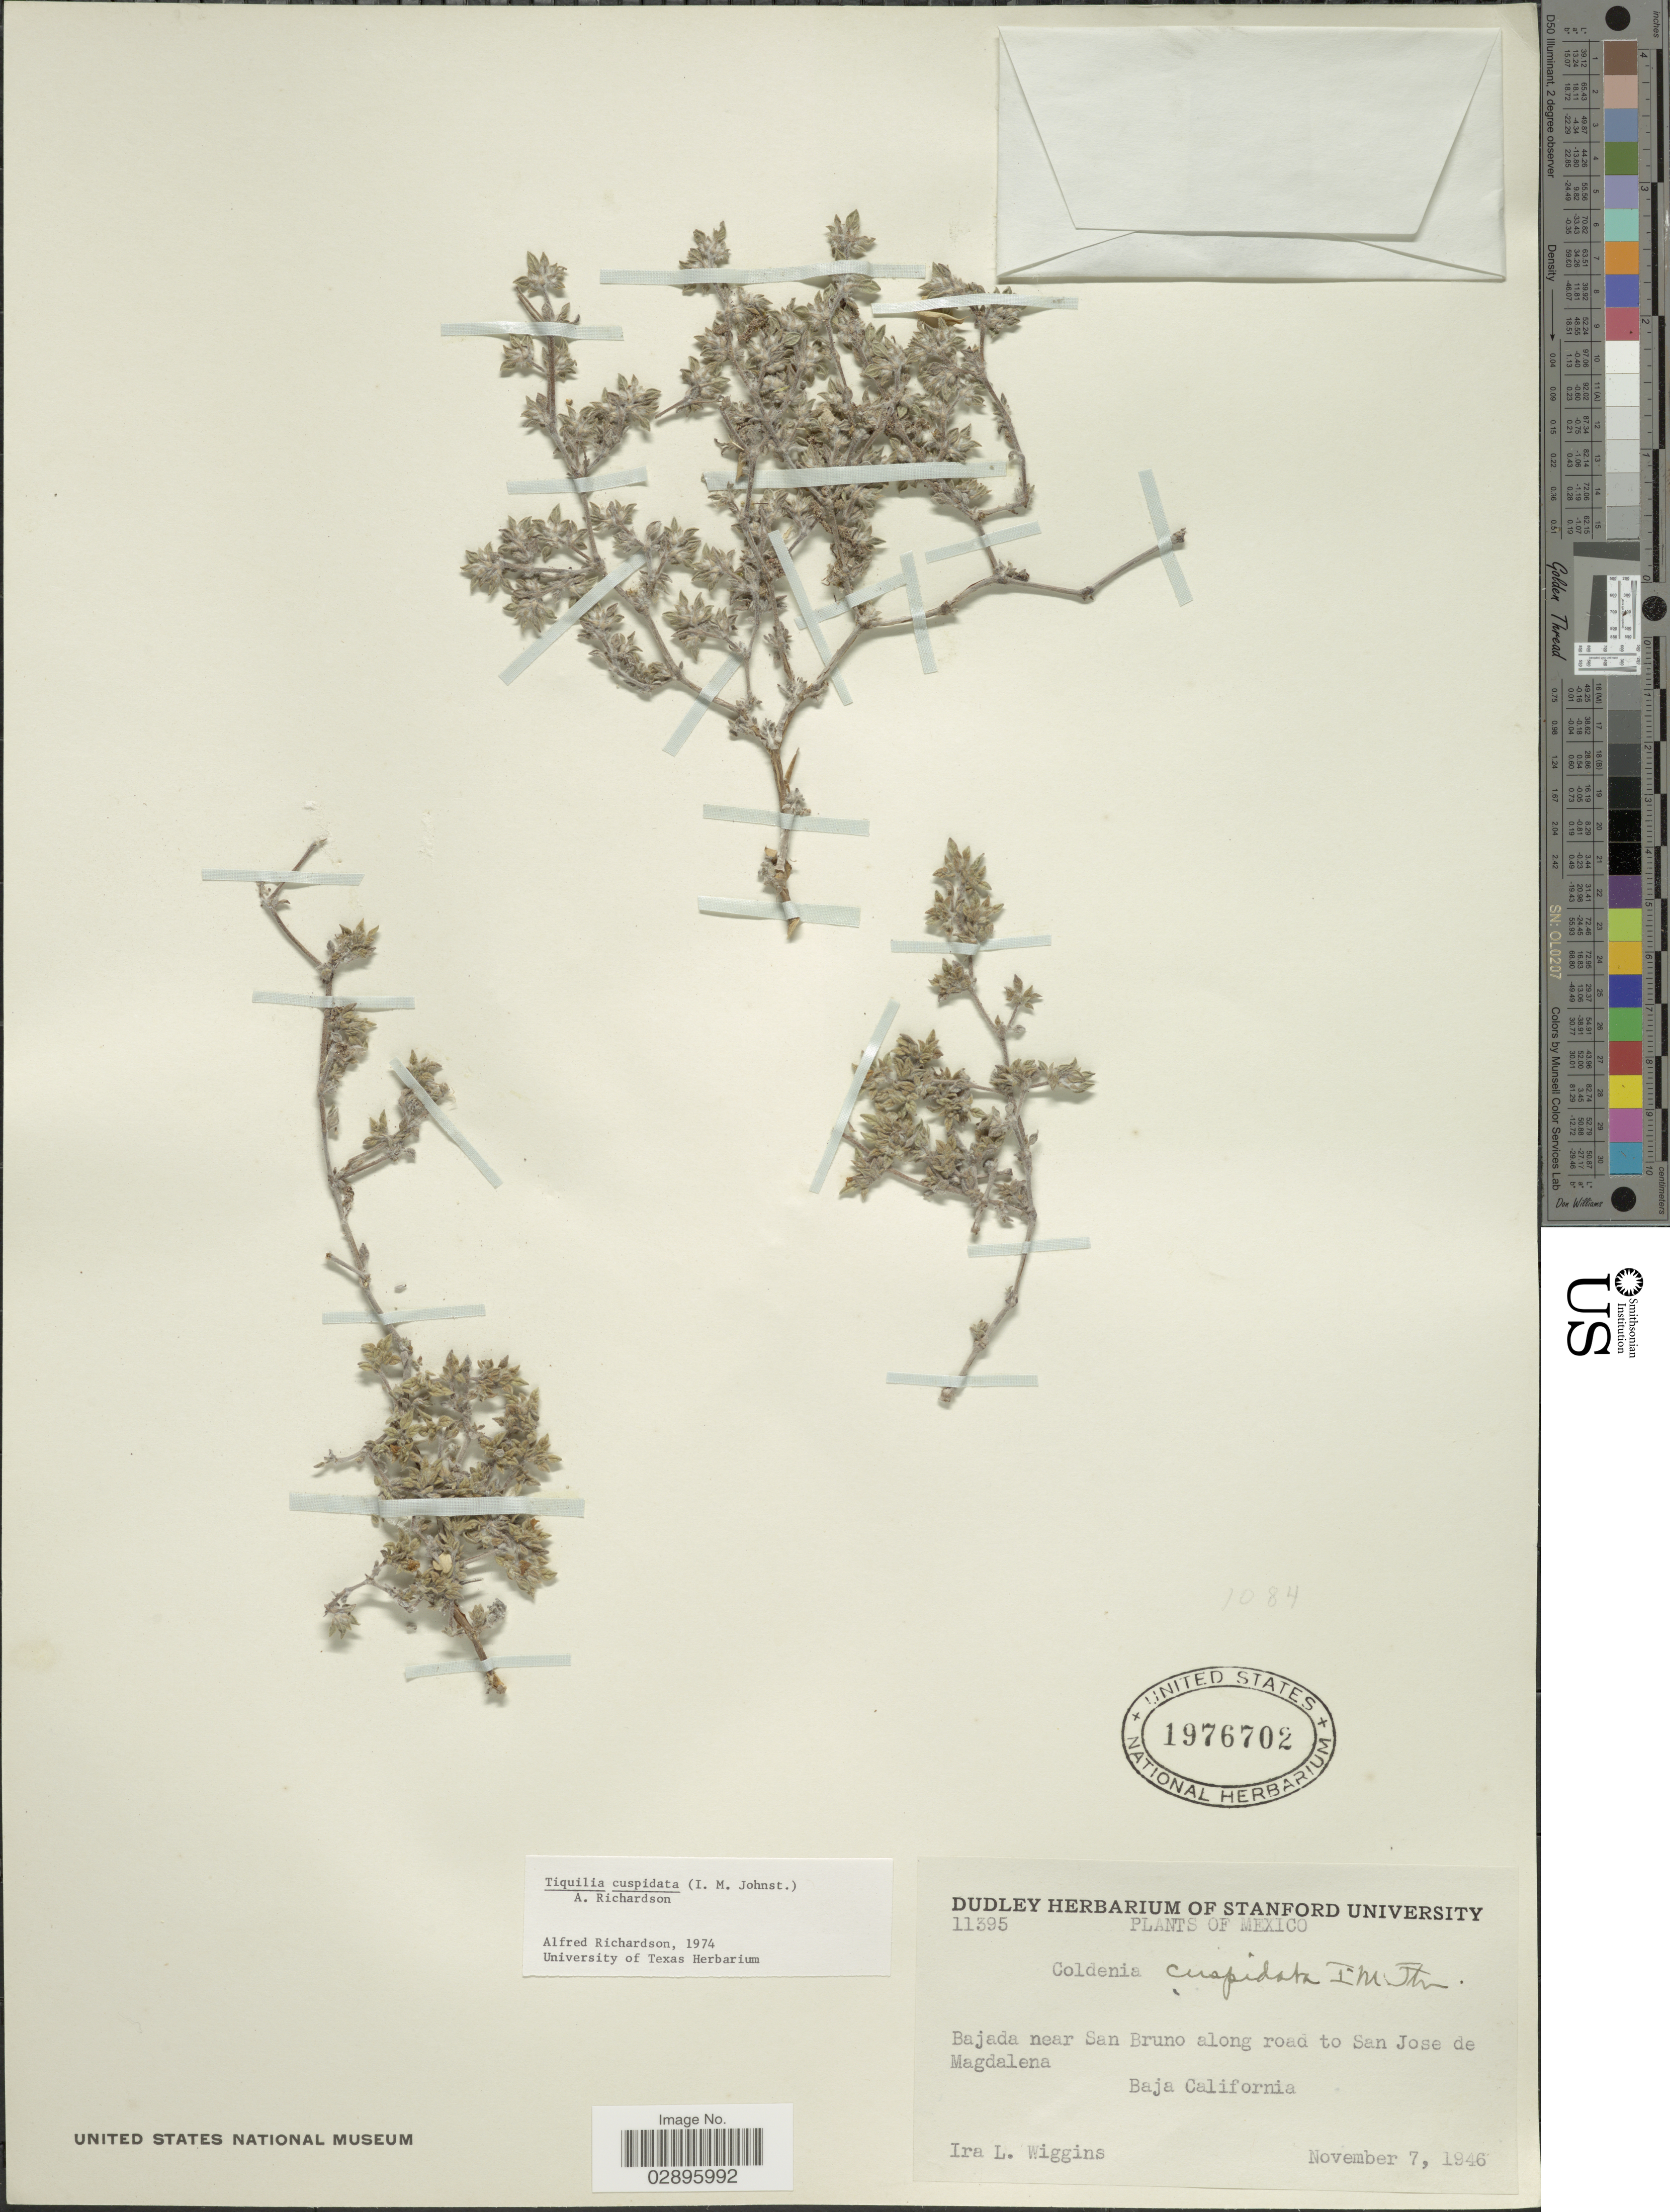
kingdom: Plantae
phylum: Tracheophyta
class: Magnoliopsida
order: Boraginales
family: Ehretiaceae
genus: Tiquilia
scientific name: Tiquilia cuspidata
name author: (I.M. Johnst.) A.T. Richardson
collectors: I. L. Wiggins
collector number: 11395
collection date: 1946-11-07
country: Mexico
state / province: Baja California Sur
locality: Bajada near San Bruno along road to San Jose de Magdalena.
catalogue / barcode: US 1976702